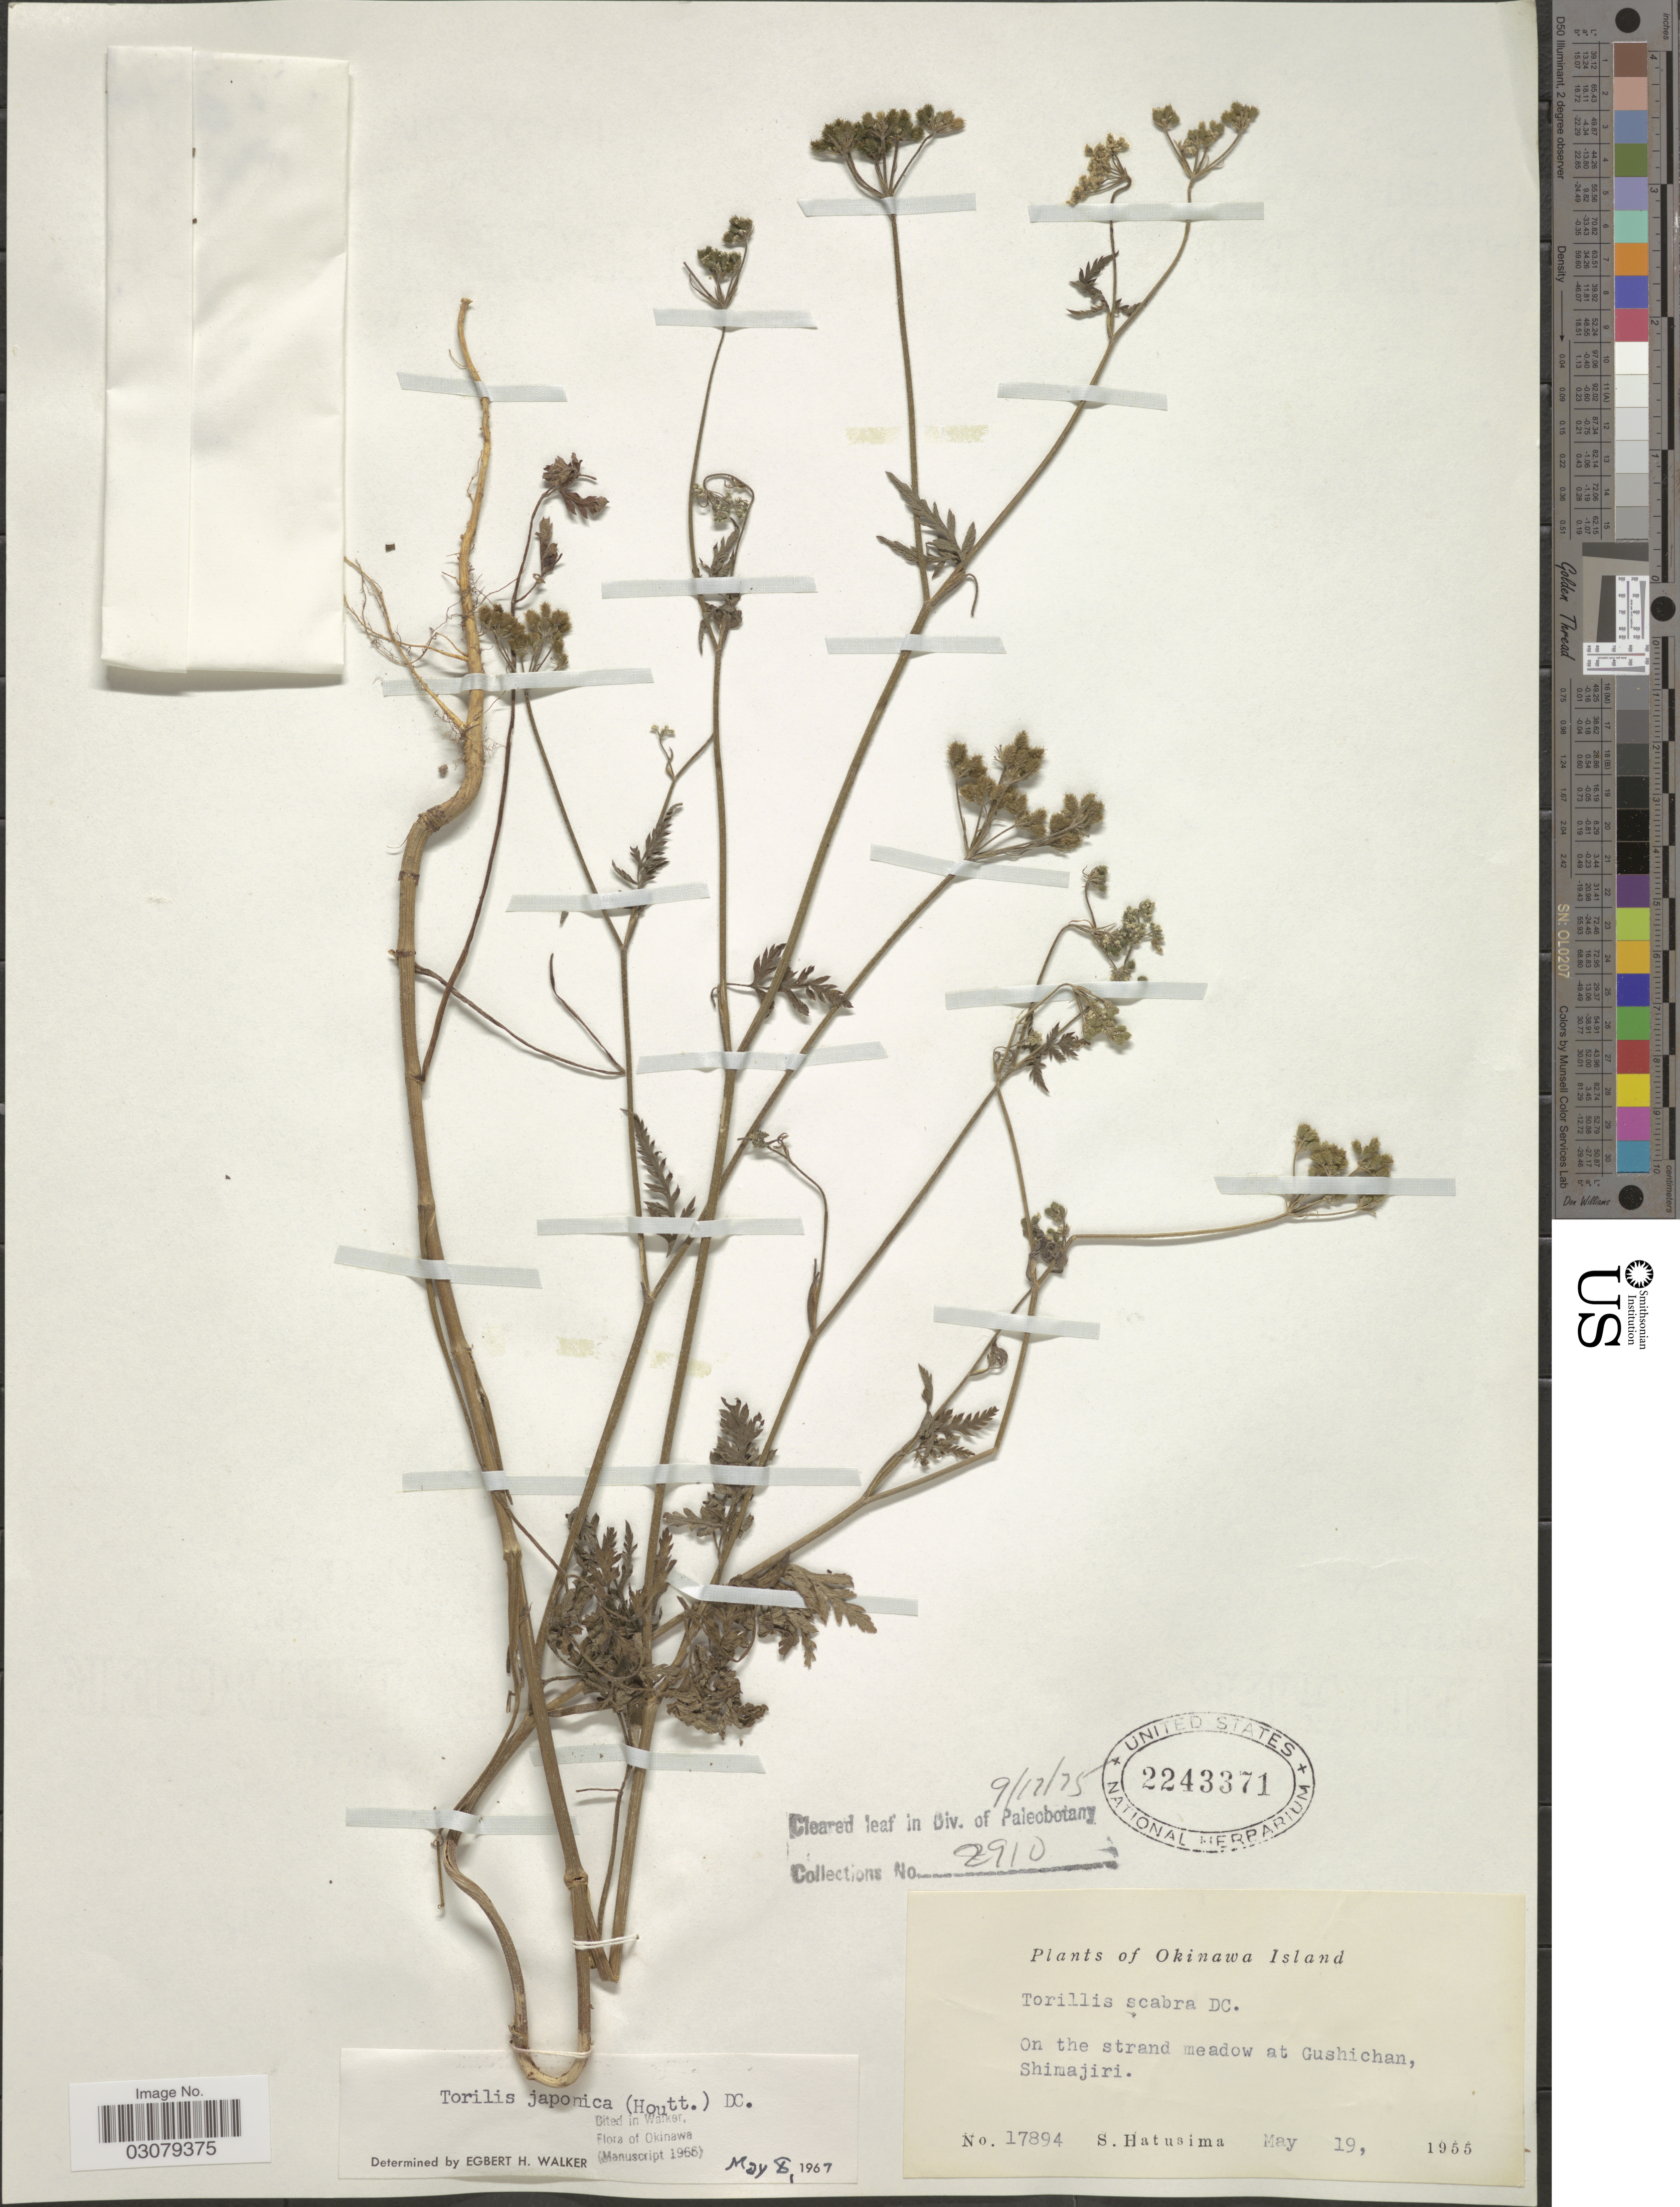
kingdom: Plantae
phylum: Tracheophyta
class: Magnoliopsida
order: Apiales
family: Apiaceae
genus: Torilis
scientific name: Torilis japonica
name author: (Houtt.) DC.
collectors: S. Hatusima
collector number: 17894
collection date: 1955-05-19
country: Japan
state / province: Okinawa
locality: Okinawa Island. On the strand meadow at Gushichan, Shimajiri.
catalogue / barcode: US 2243371